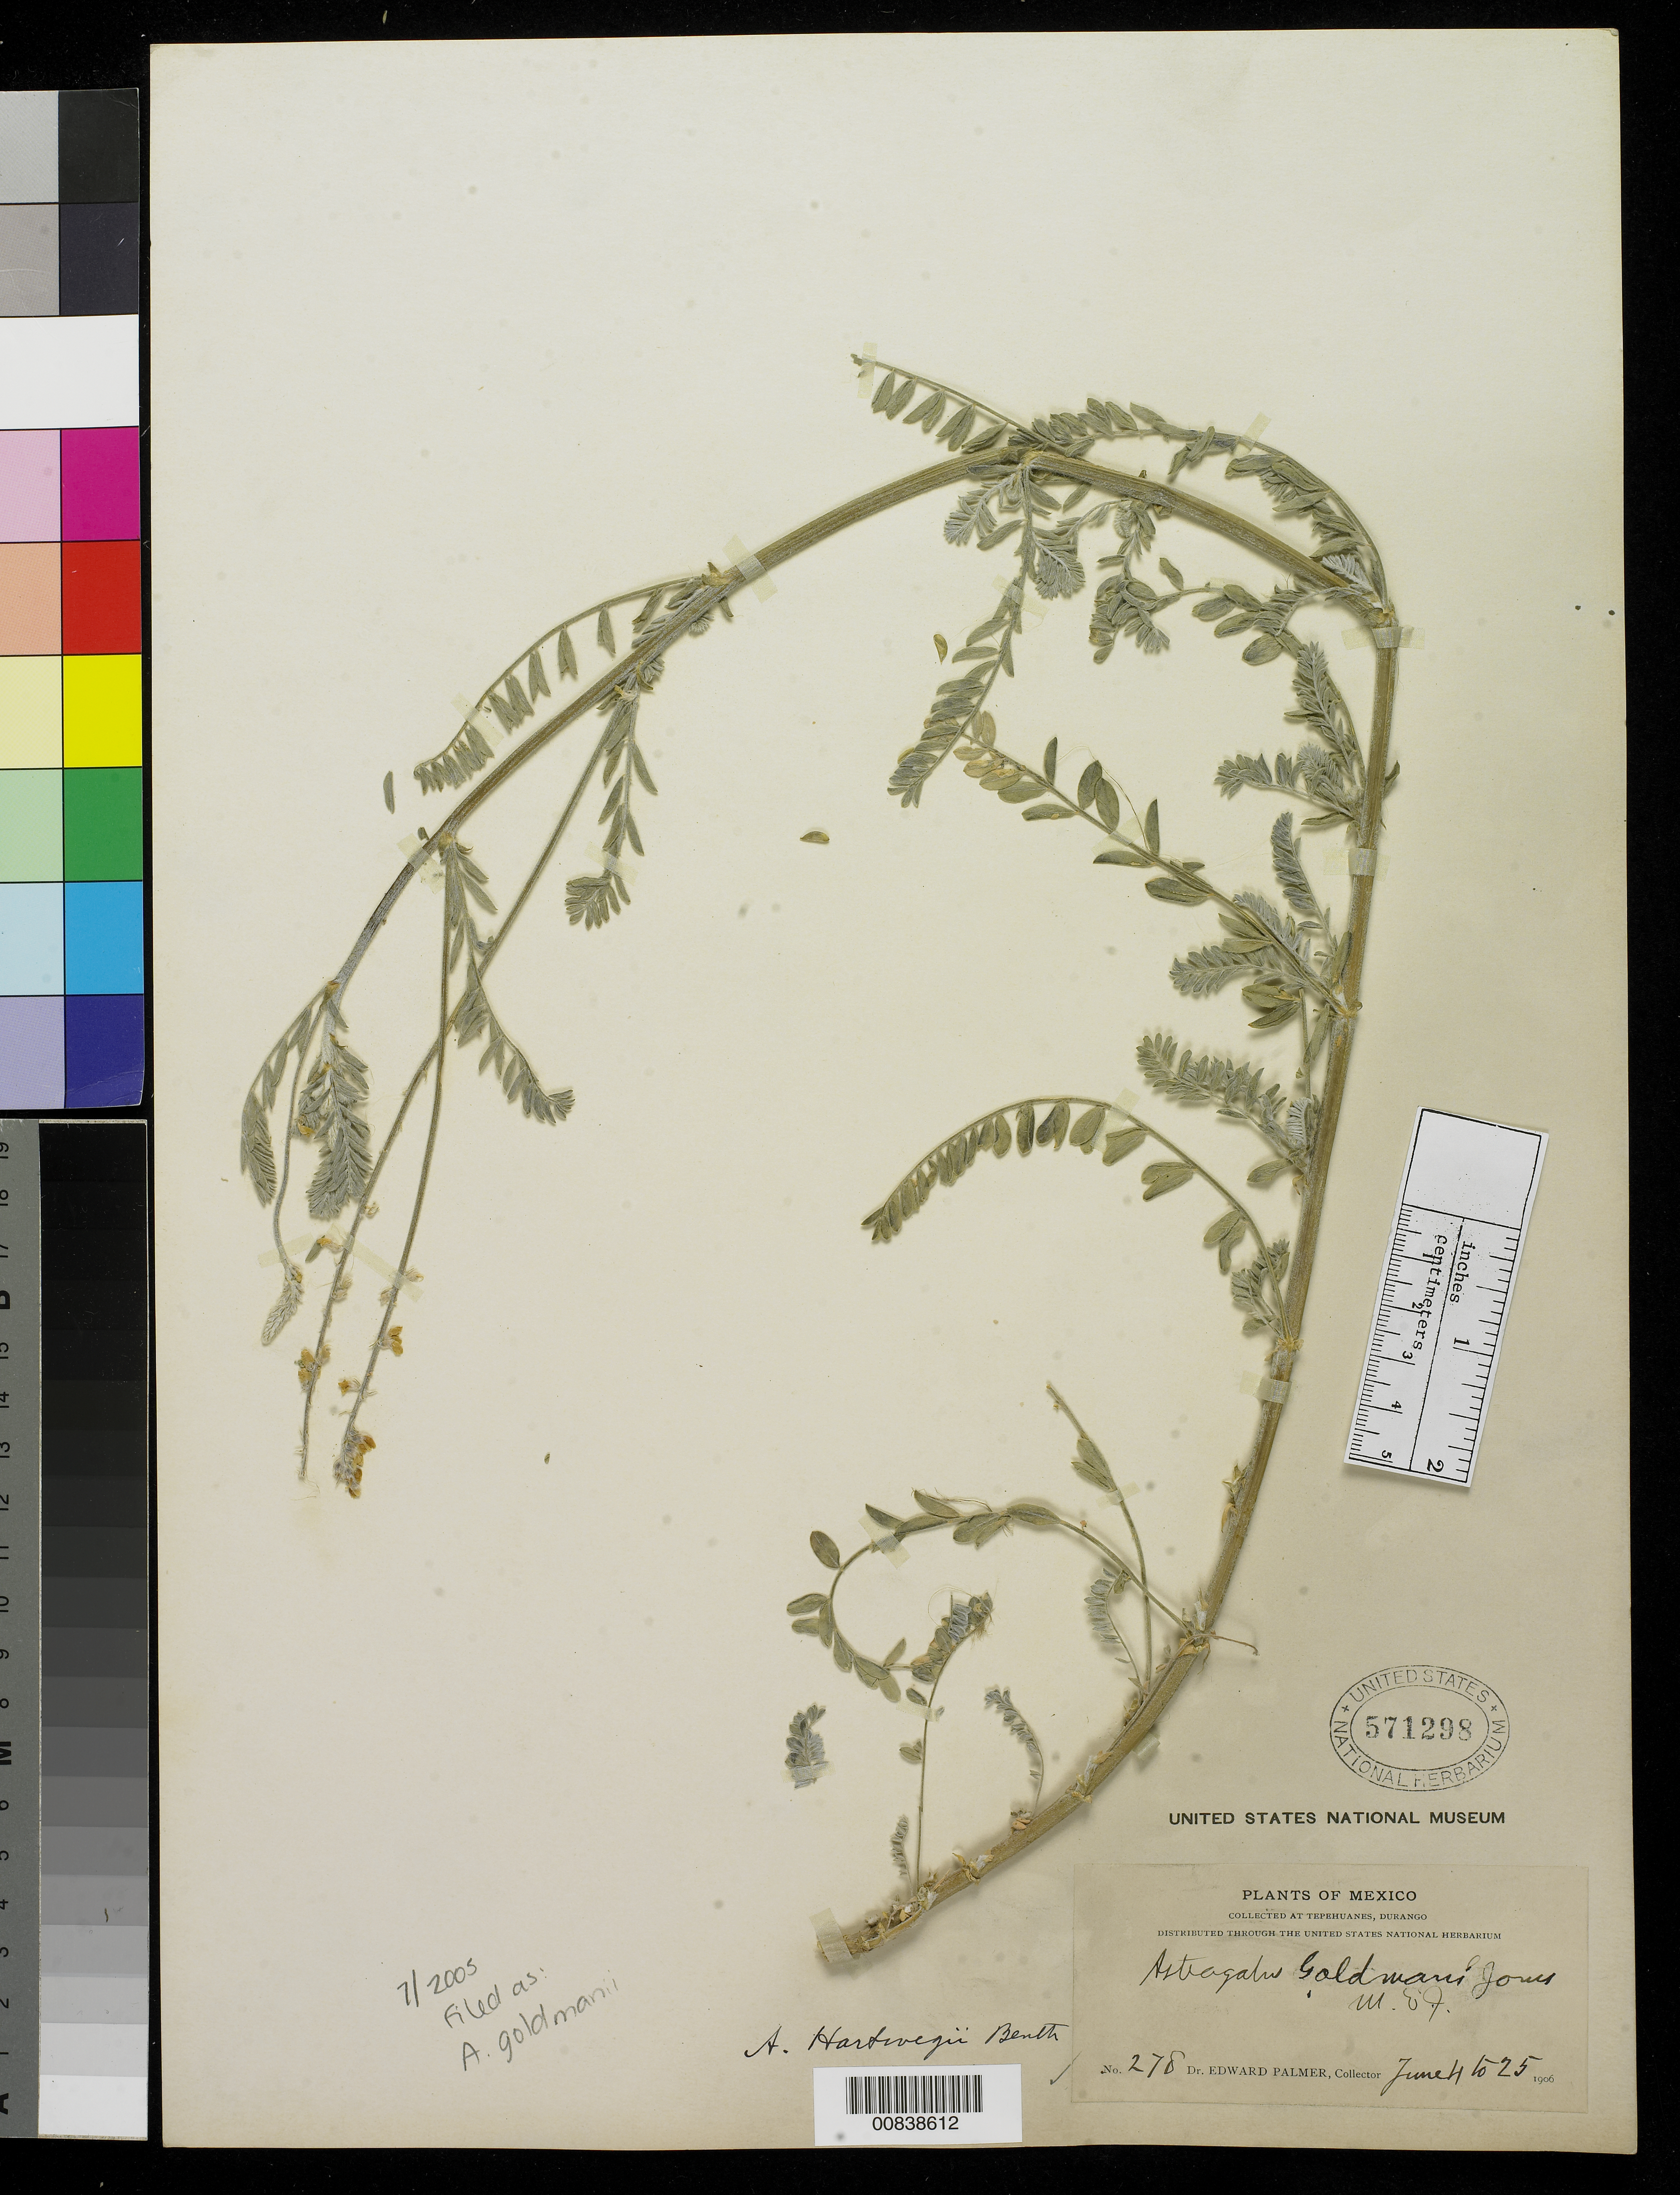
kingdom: Plantae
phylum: Tracheophyta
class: Magnoliopsida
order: Fabales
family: Fabaceae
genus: Astragalus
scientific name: Astragalus goldmanii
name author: M.E. Jones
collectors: E. Palmer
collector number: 278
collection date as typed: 04 Jun 1906 to 25 Jun 1906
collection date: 1906-06-04/1906-06-25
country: Mexico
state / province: Durango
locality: Tepehuanes, Durango.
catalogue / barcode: US 571298